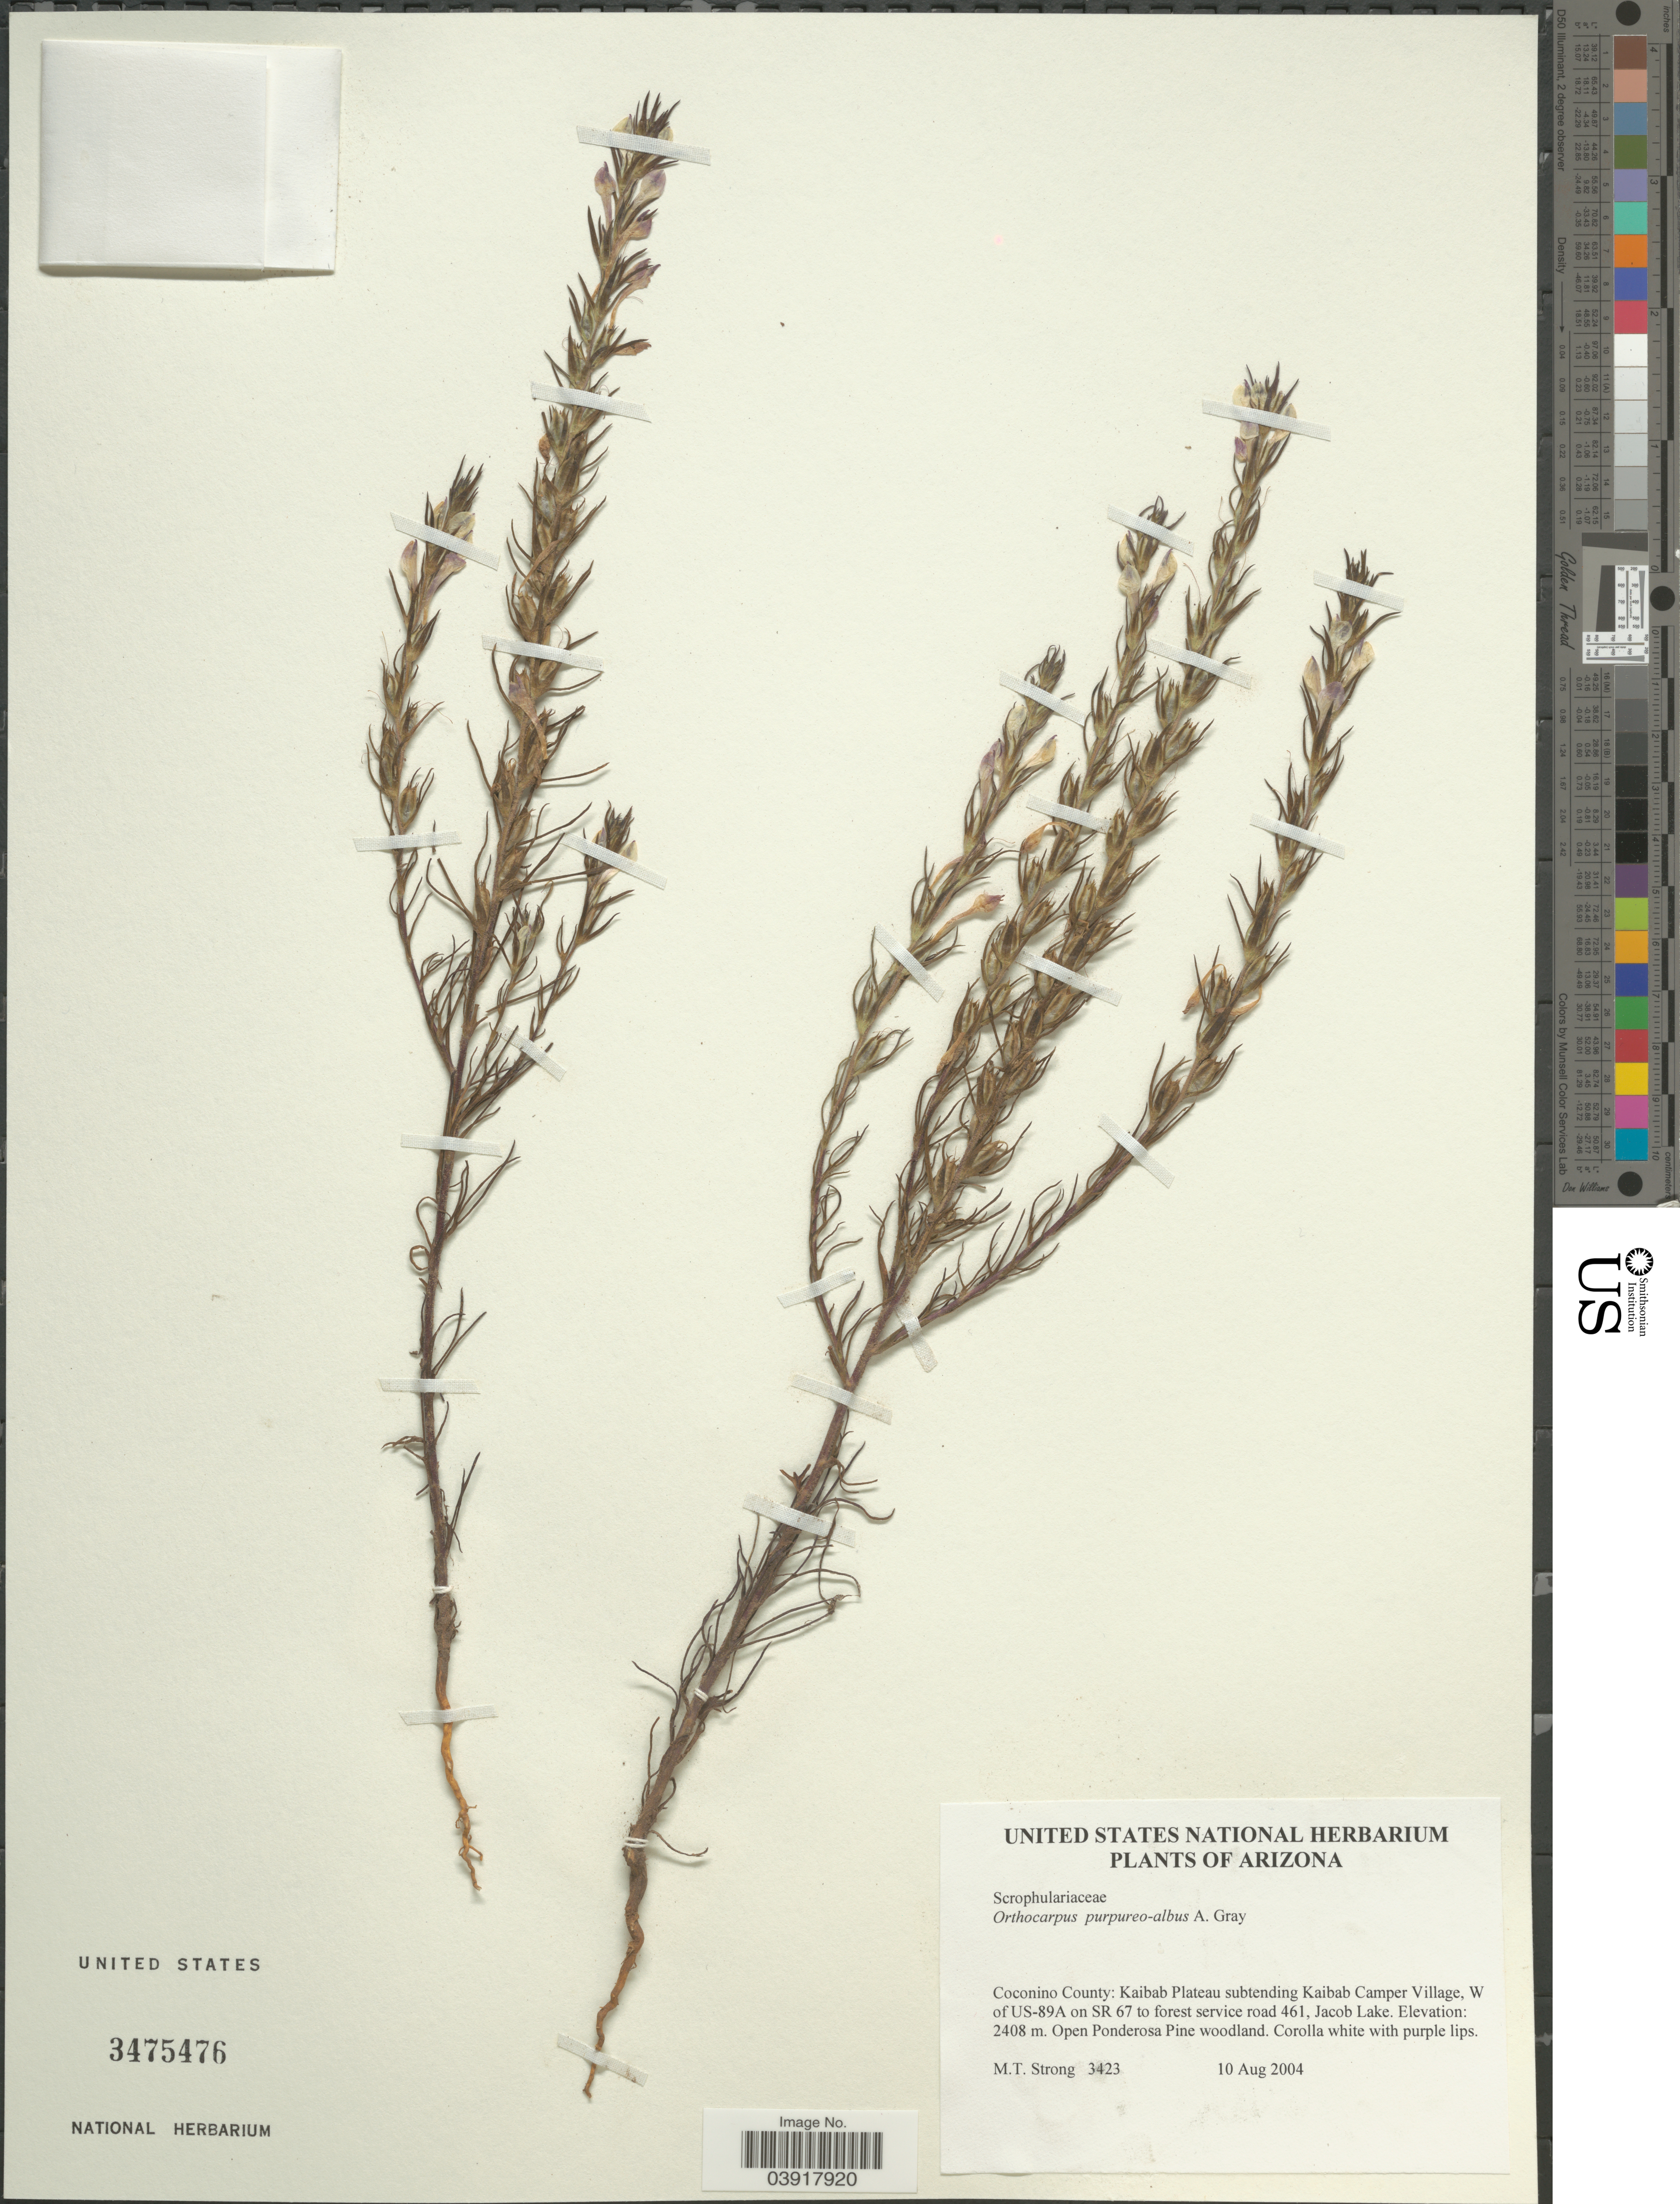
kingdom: Plantae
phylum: Tracheophyta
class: Magnoliopsida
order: Lamiales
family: Orobanchaceae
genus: Orthocarpus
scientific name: Orthocarpus purpureo-albus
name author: A. Gray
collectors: M. T. Strong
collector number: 3423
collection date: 2004-08-10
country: United States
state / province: Arizona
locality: Coconino County: Kaibab Plateau subtending Kaibab Camper Village, W of US-89A on SR 67 to forest service road 461, Jacob Lake.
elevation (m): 2408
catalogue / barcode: US 3475476